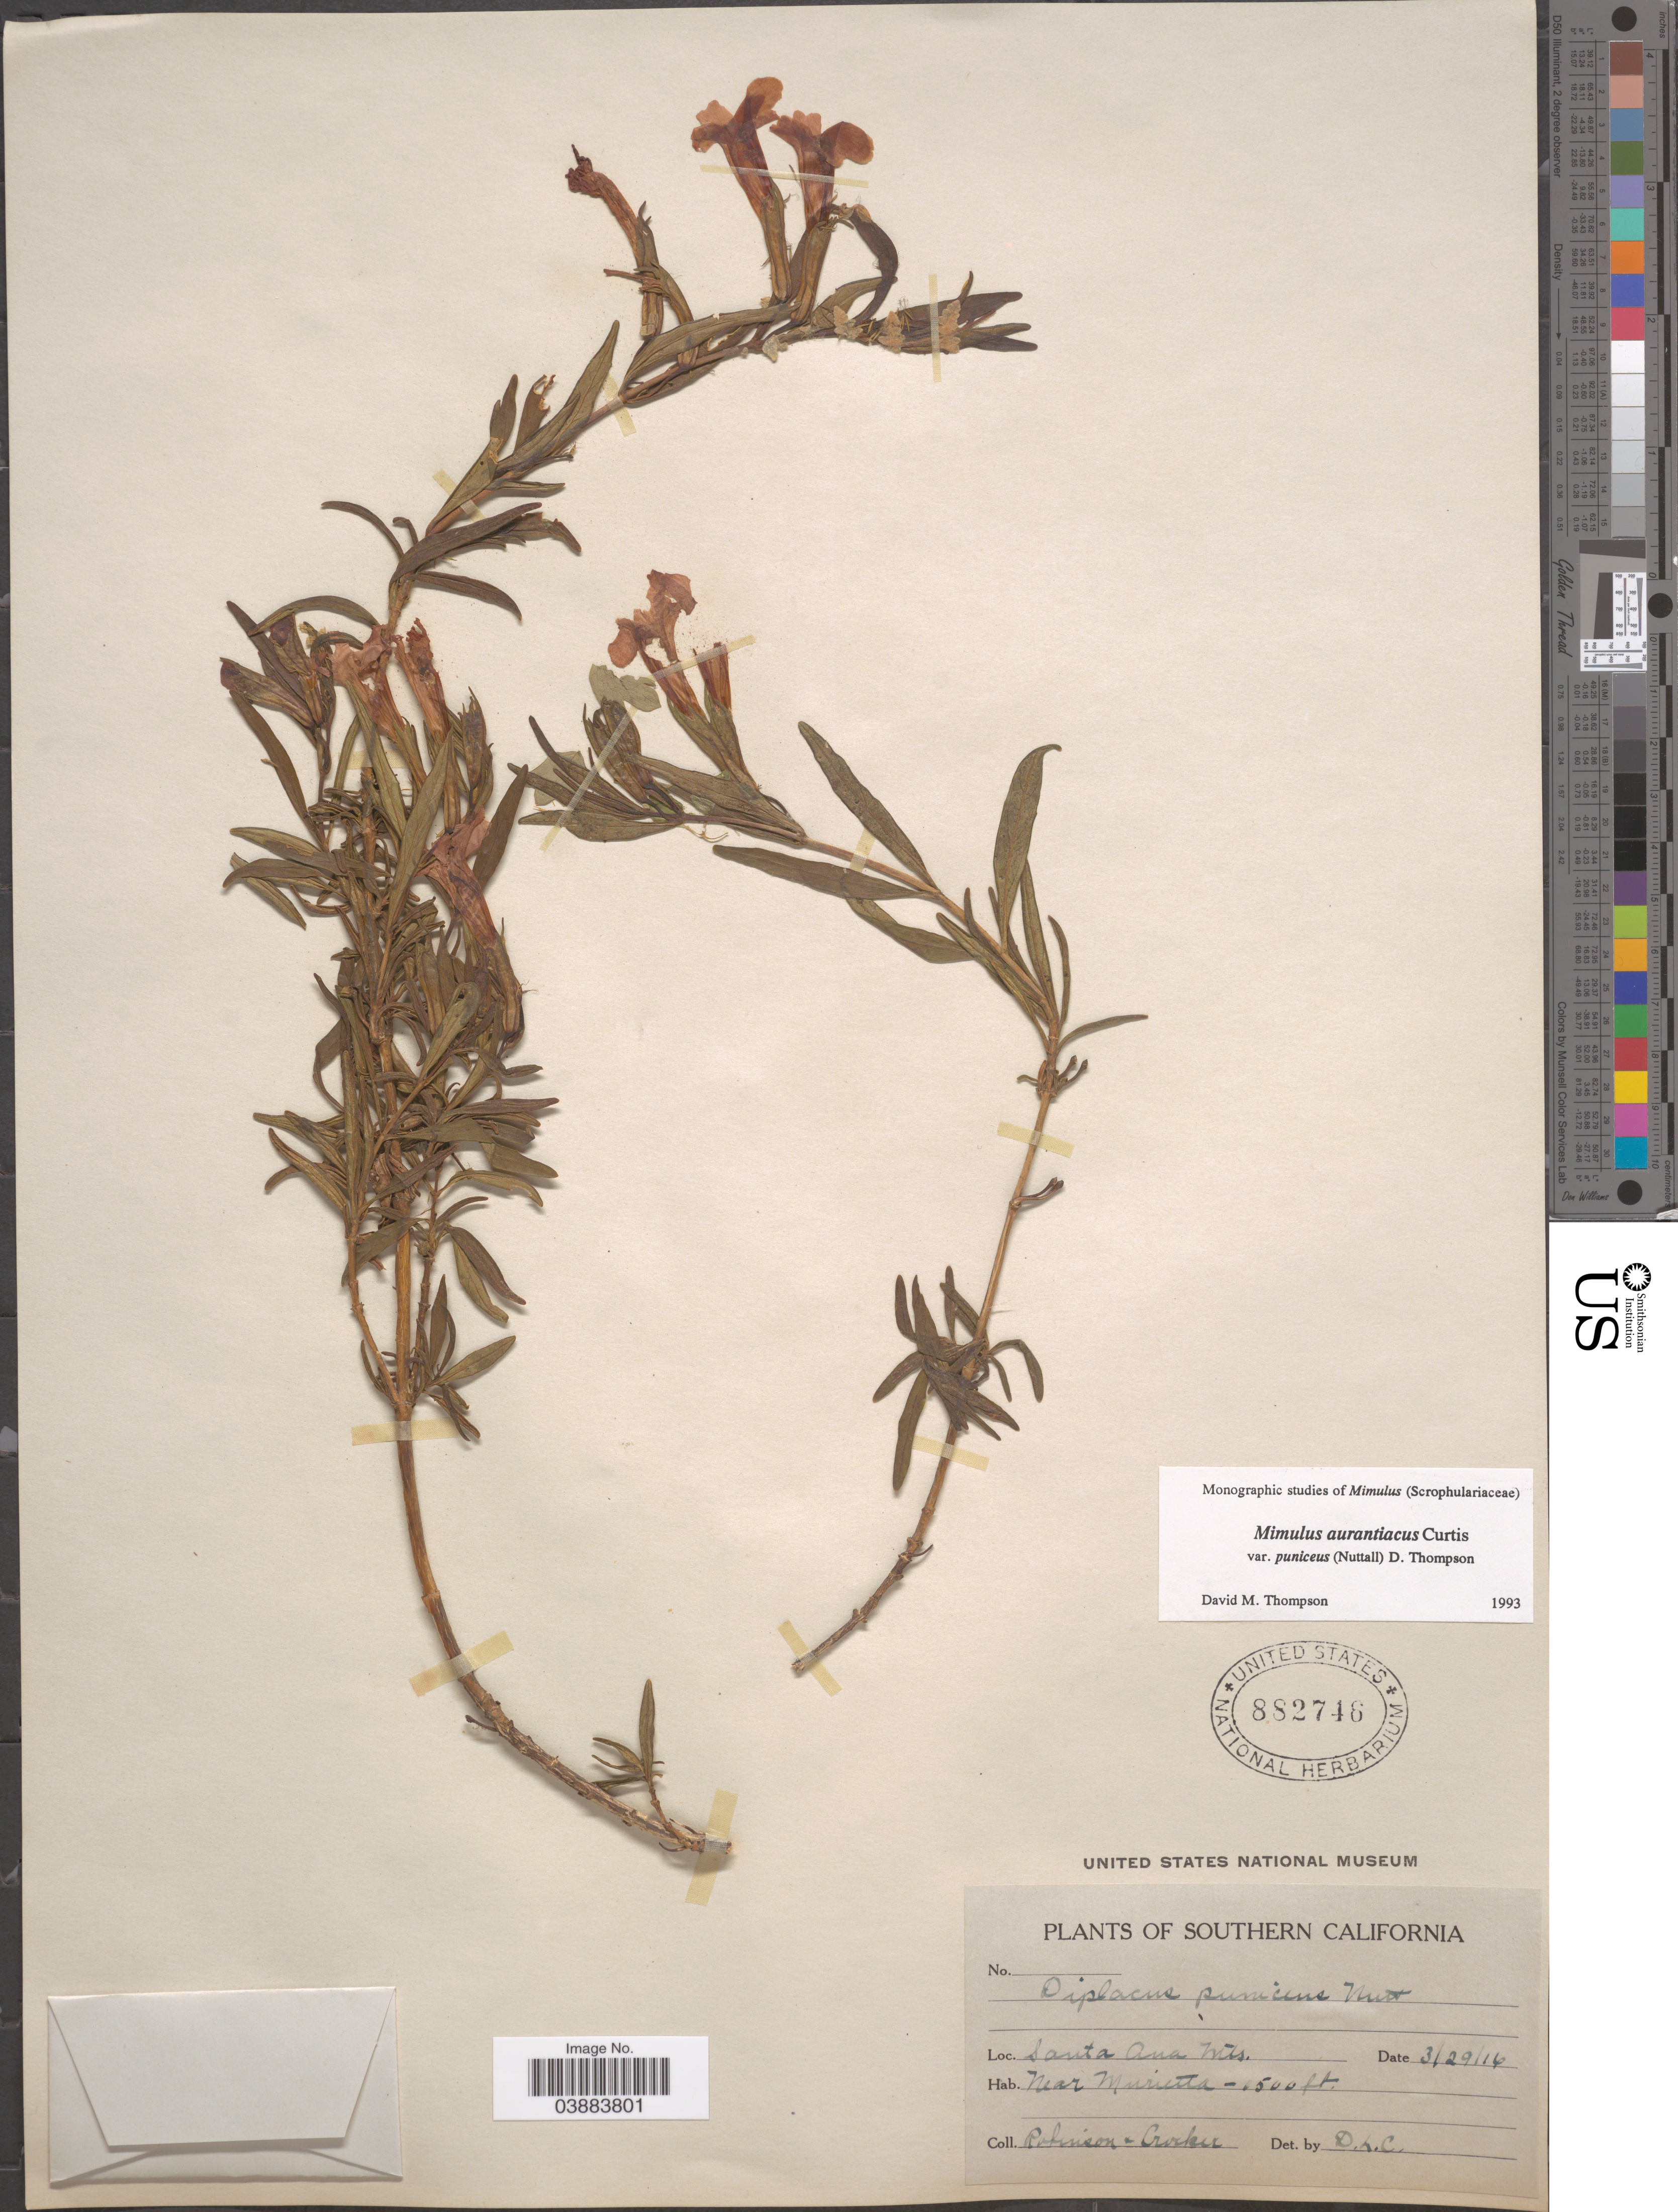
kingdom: Plantae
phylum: Tracheophyta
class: Magnoliopsida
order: Lamiales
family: Phrymaceae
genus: Diplacus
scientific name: Diplacus aurantiacus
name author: (Curtis) Jeps.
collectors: -- Robinson & -. Crocker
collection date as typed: Transcribed d/m/y: 29/3/16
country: United States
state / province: California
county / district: Los Angeles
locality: Southern California. Santa Ana Mts. Near Muriesta.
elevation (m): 457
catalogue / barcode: US 882746